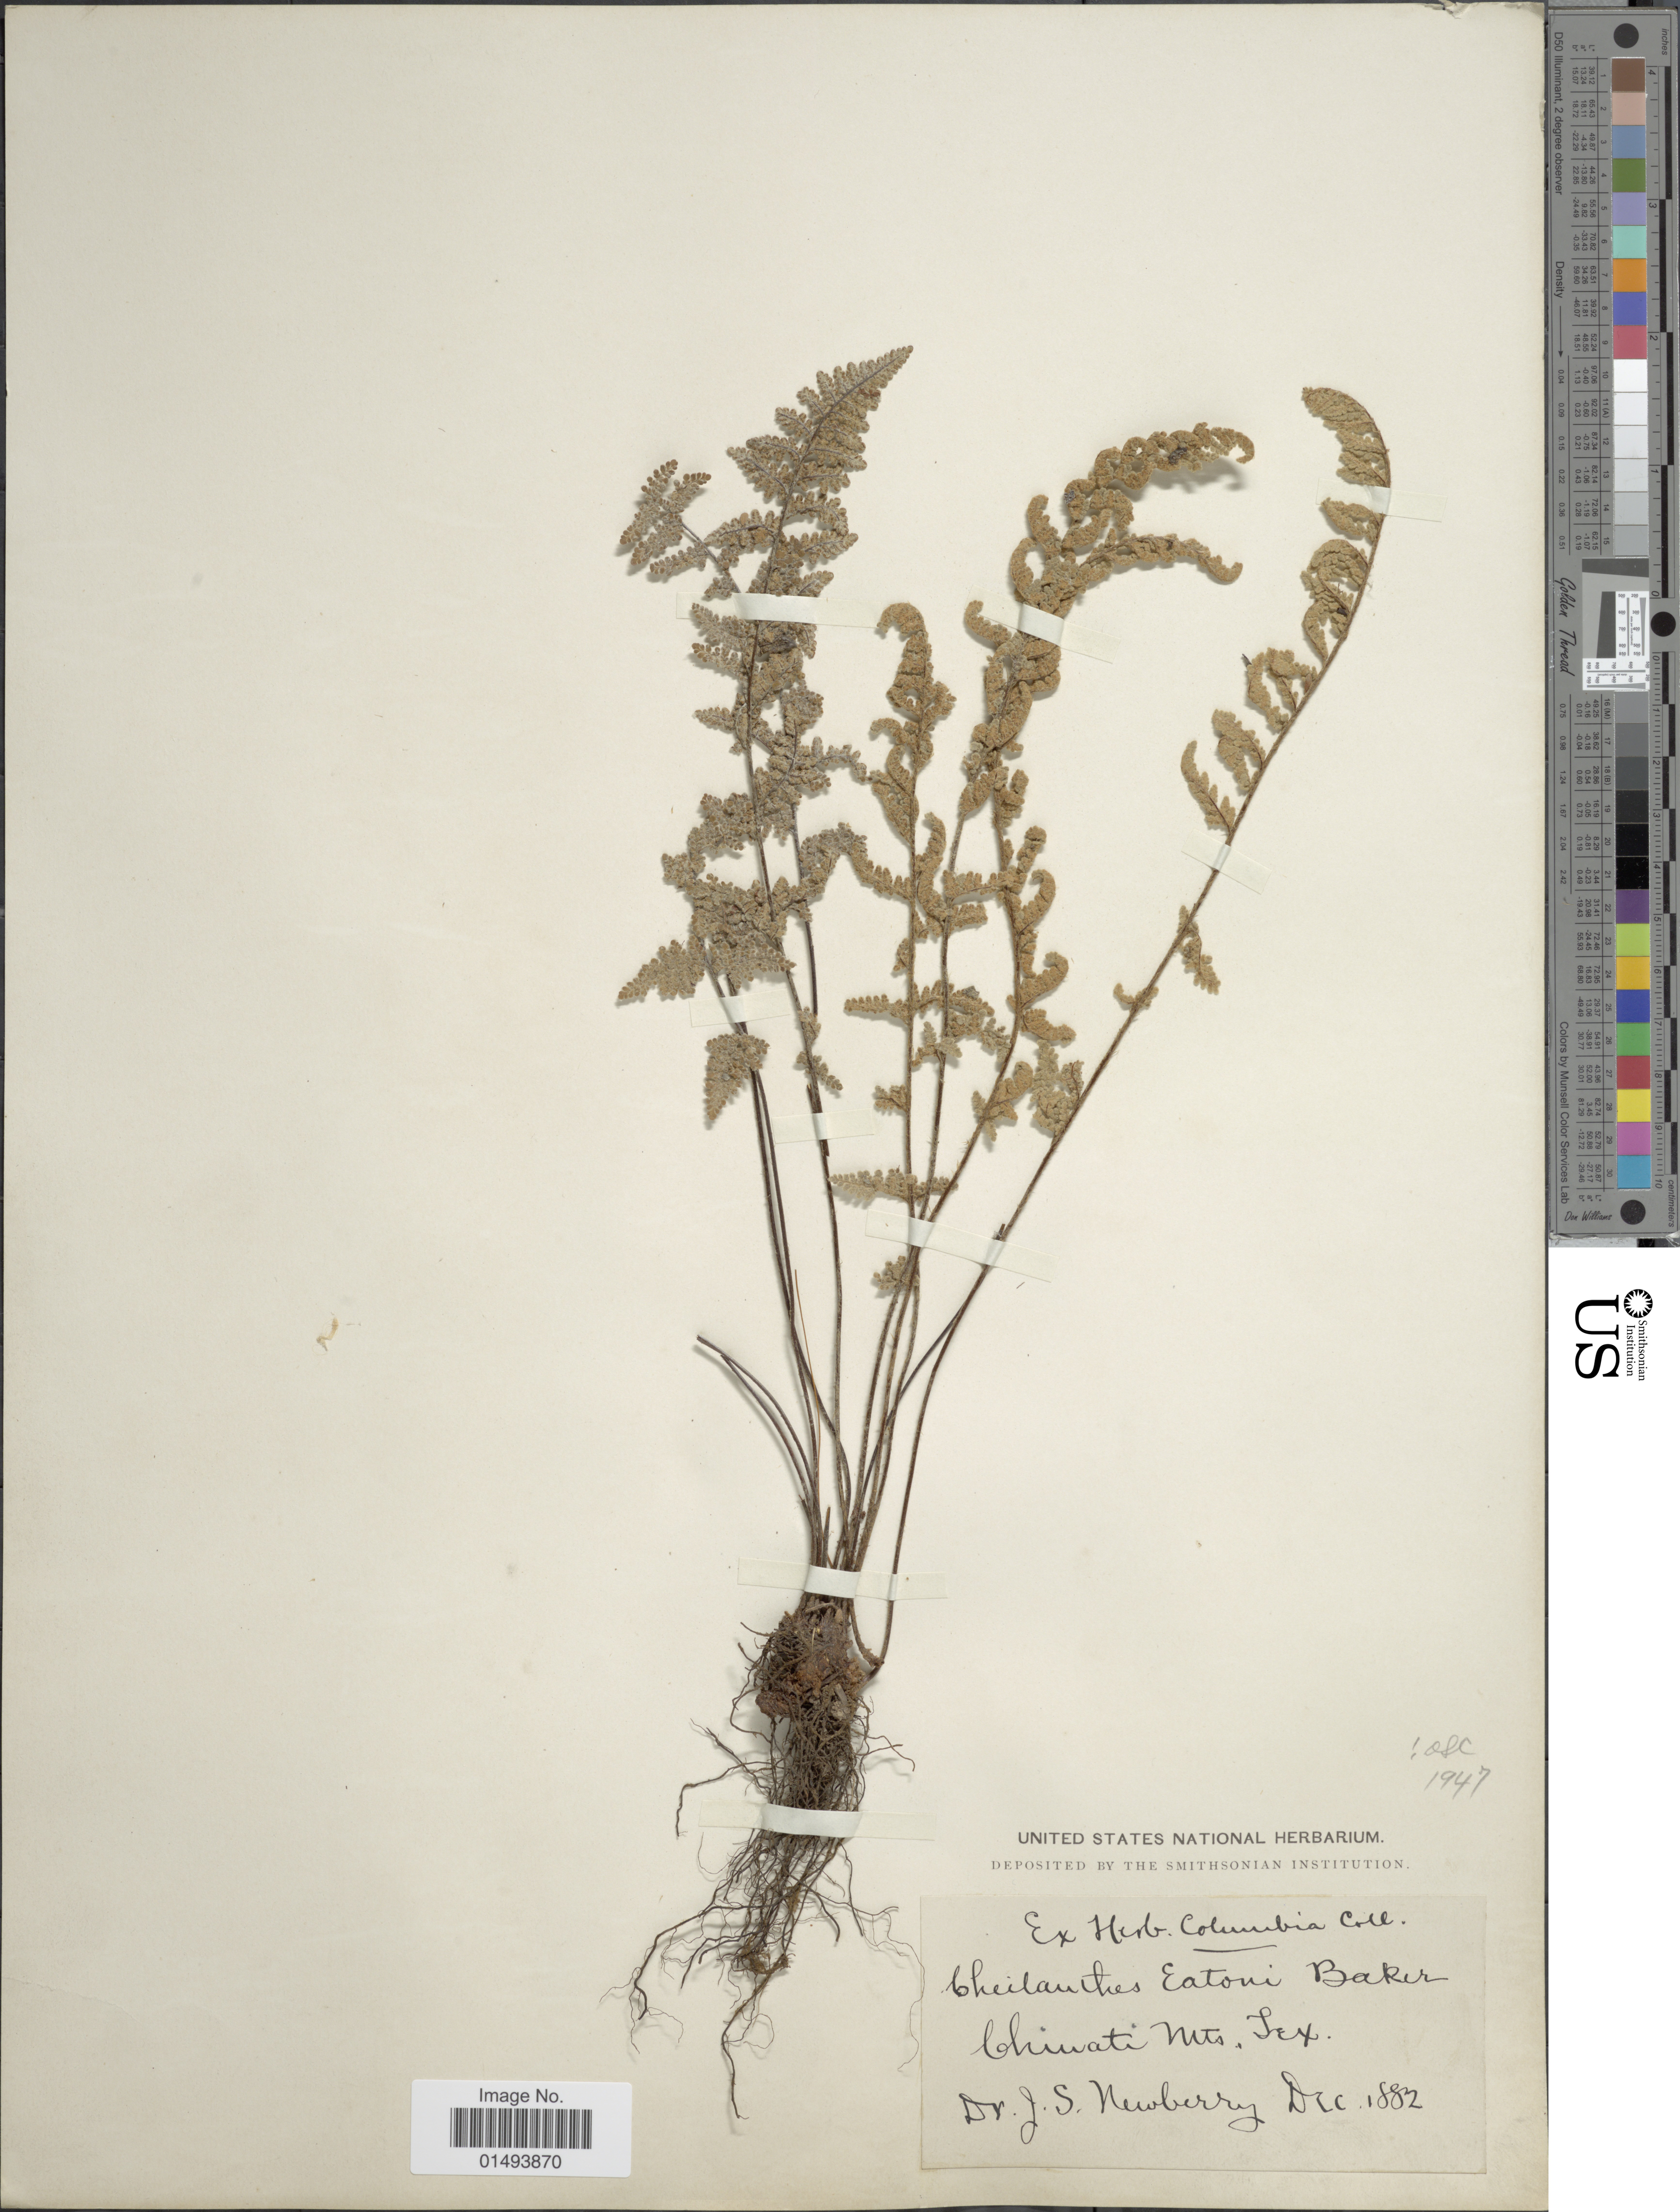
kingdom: Plantae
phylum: Tracheophyta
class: Polypodiopsida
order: Polypodiales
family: Pteridaceae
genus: Myriopteris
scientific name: Myriopteris rufa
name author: Fée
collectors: J. S. Newberry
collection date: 1882-12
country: United States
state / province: Texas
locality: Chinati Mts.